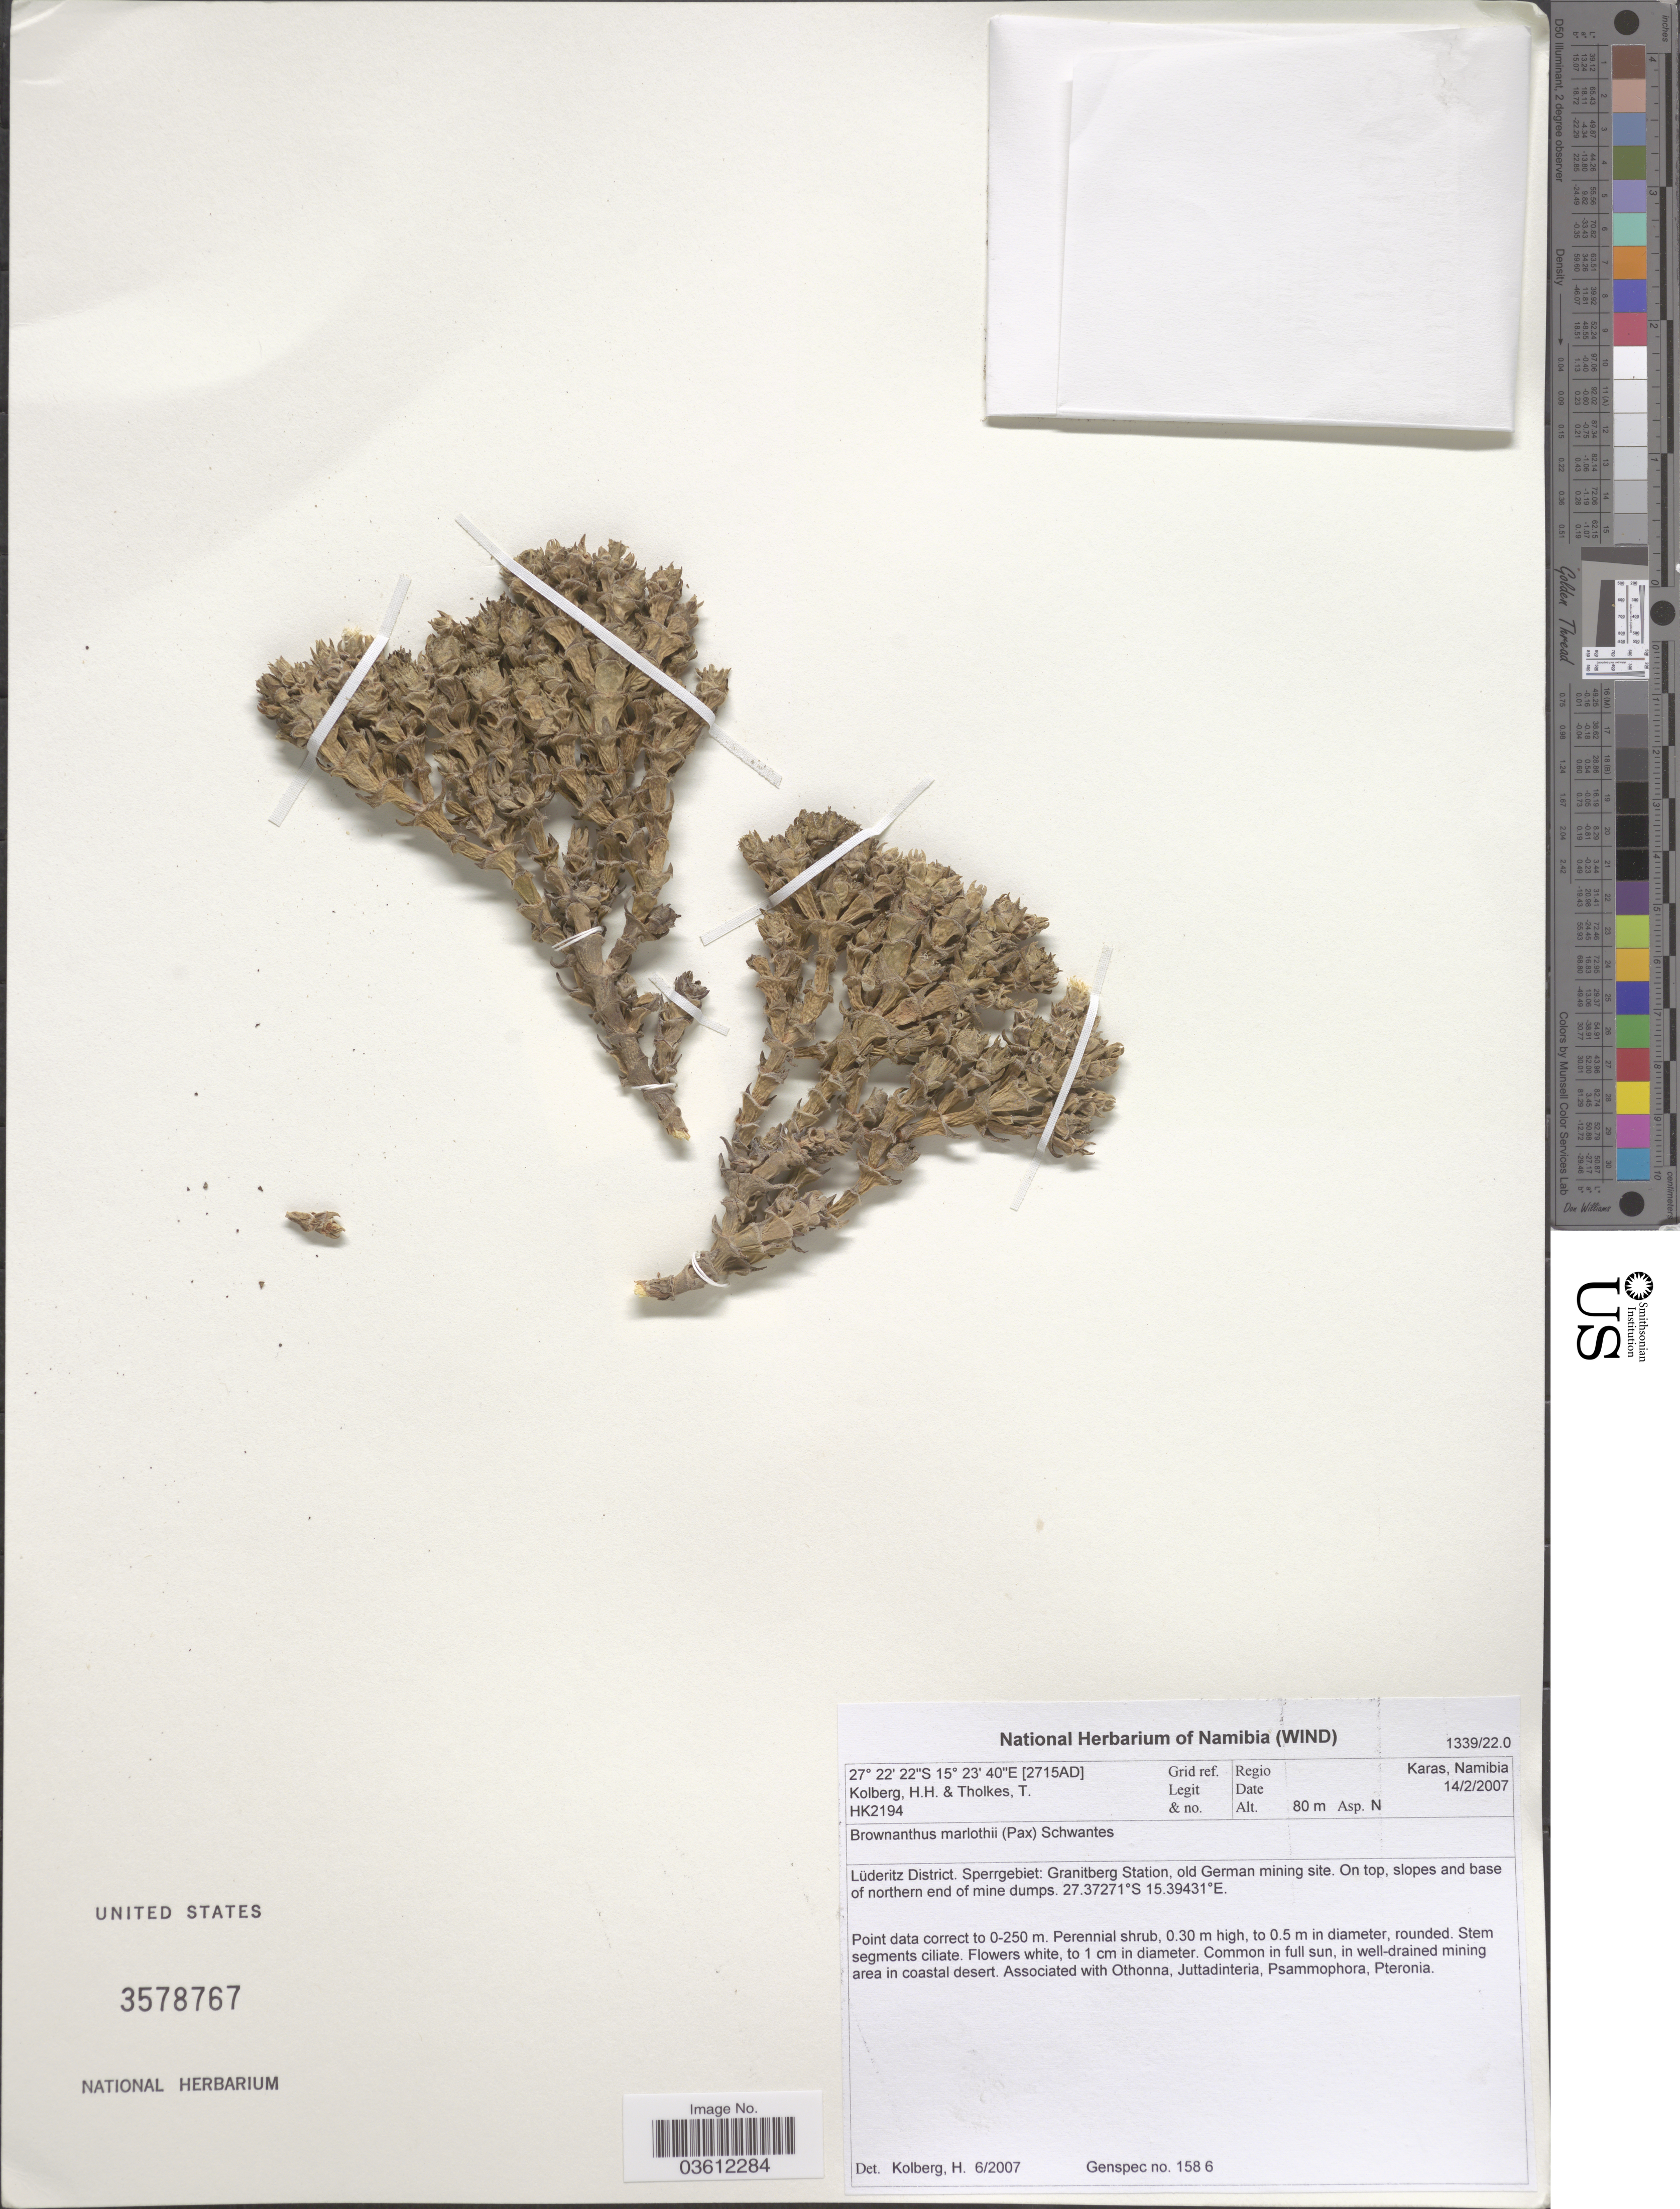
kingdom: Plantae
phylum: Tracheophyta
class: Magnoliopsida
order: Caryophyllales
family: Aizoaceae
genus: Mesembryanthemum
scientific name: Mesembryanthemum marlothii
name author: Pax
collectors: H. H. Kolberg & T. Tholkes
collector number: HK2194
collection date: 2007-02-14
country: Namibia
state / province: Karas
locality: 2715AD Grid ref. Lüderitz District. Sperrgebiet: Granitberg Station, old German mining site. On top, slopes and base of northern end of mine dumps.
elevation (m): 80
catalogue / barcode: US 3578767